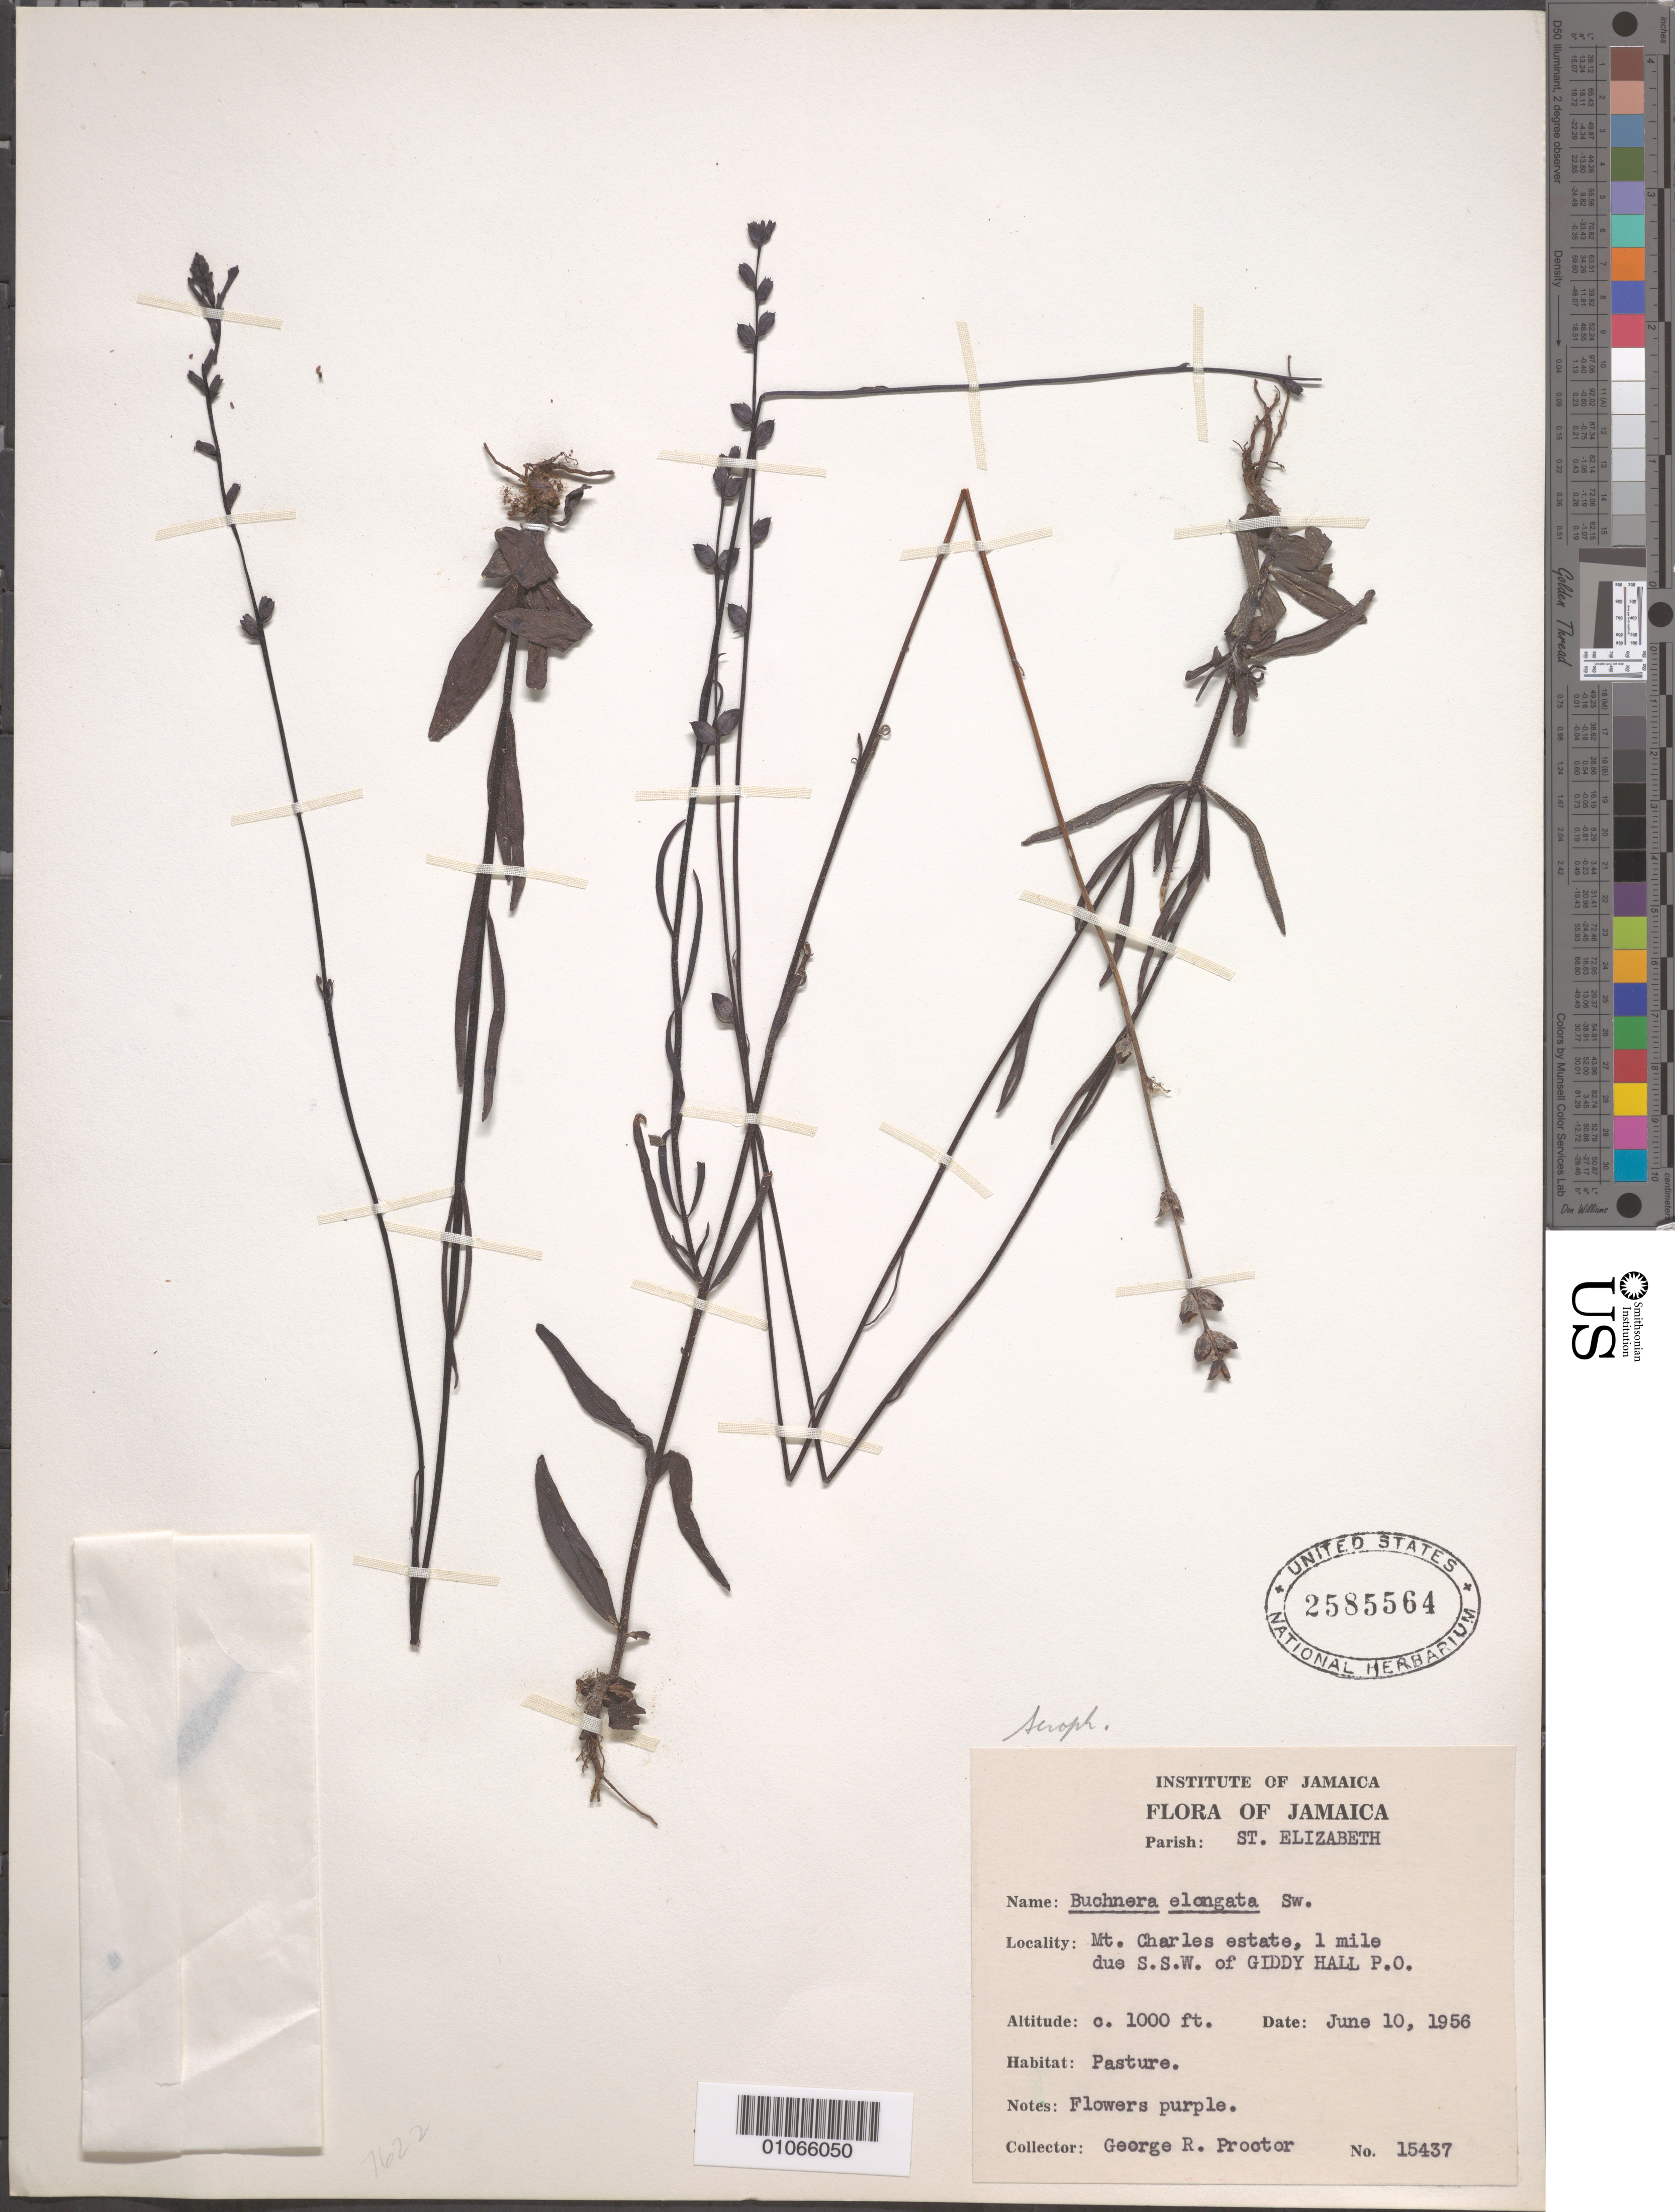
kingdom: Plantae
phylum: Tracheophyta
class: Magnoliopsida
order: Lamiales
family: Orobanchaceae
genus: Buchnera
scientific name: Buchnera elongata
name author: Sw.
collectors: G. R. Proctor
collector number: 15437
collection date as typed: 10 Jun 1956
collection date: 1956-06-10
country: Jamaica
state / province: Saint Elizabeth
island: Jamaica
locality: Mt. Charles estate, 1 miles due south-southwest of Giddy Hall P.O. Pasture.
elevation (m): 305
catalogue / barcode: US 2585564